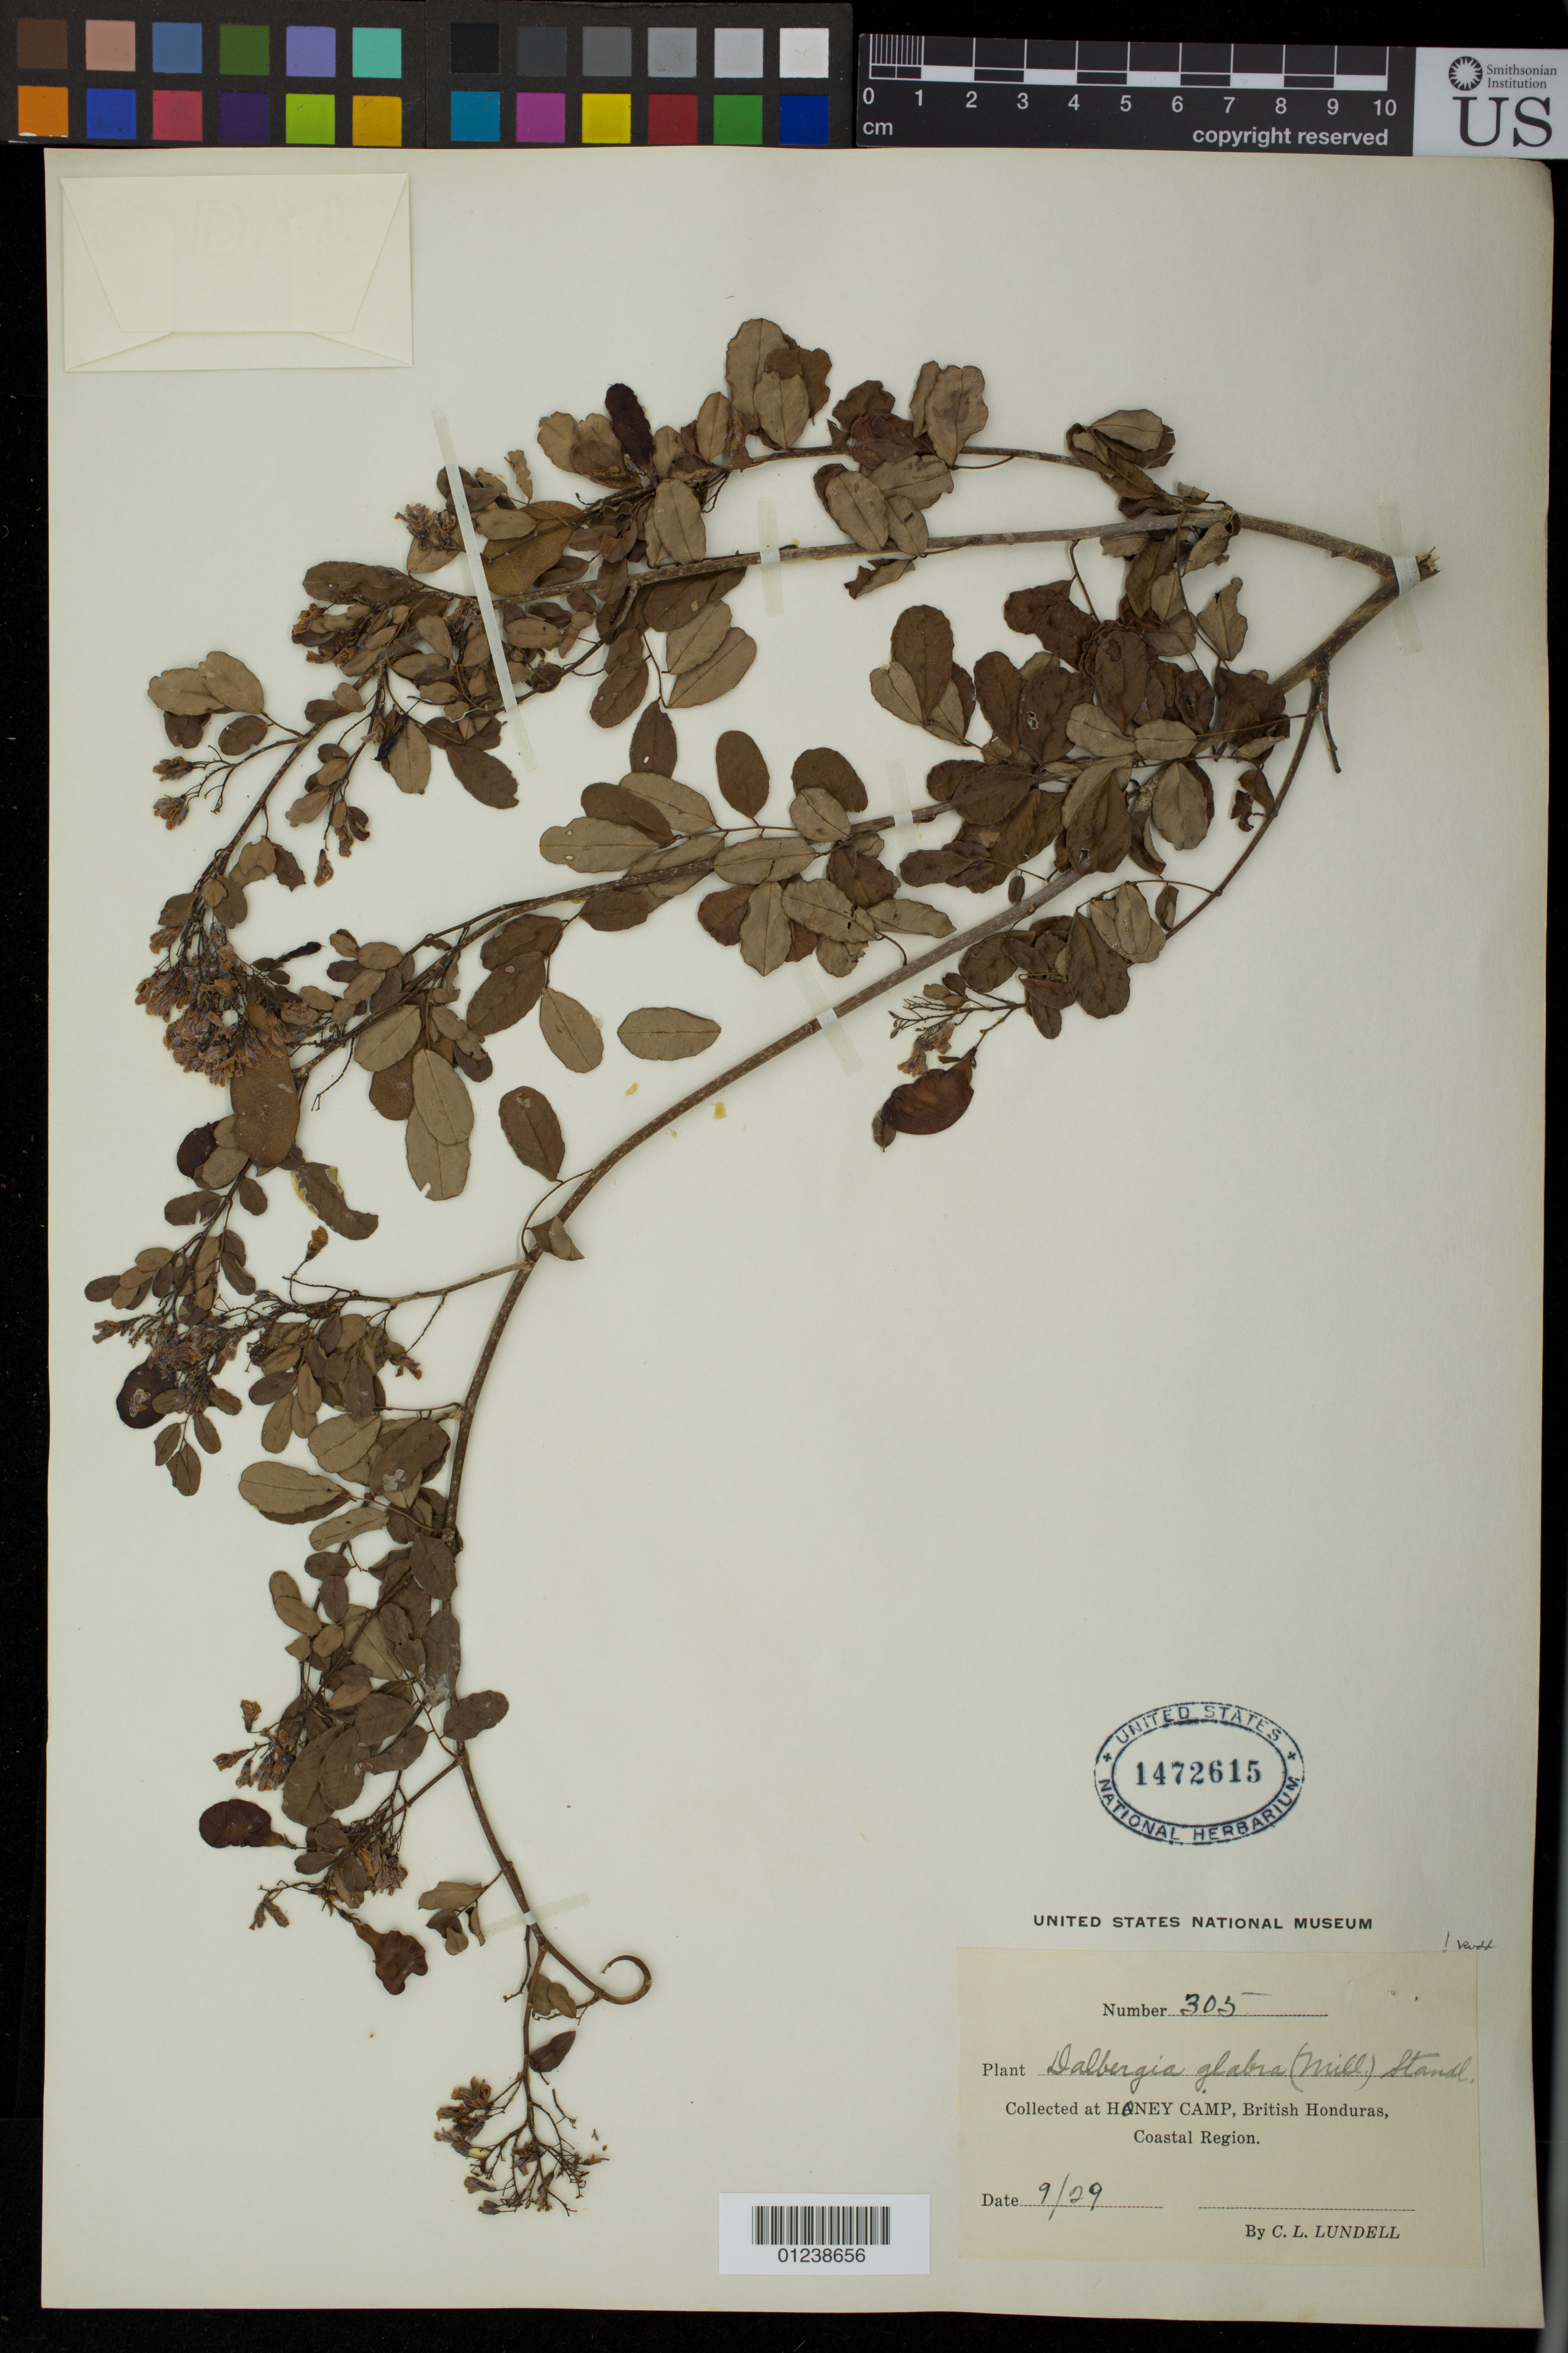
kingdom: Plantae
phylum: Tracheophyta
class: Magnoliopsida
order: Fabales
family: Fabaceae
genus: Dalbergia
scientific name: Dalbergia glabra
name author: (Mill.) Standl.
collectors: C. L. Lundell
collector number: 305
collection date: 1929-09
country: Belize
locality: Honey Camp, British Honduras, Coastal Region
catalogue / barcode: US 1472615